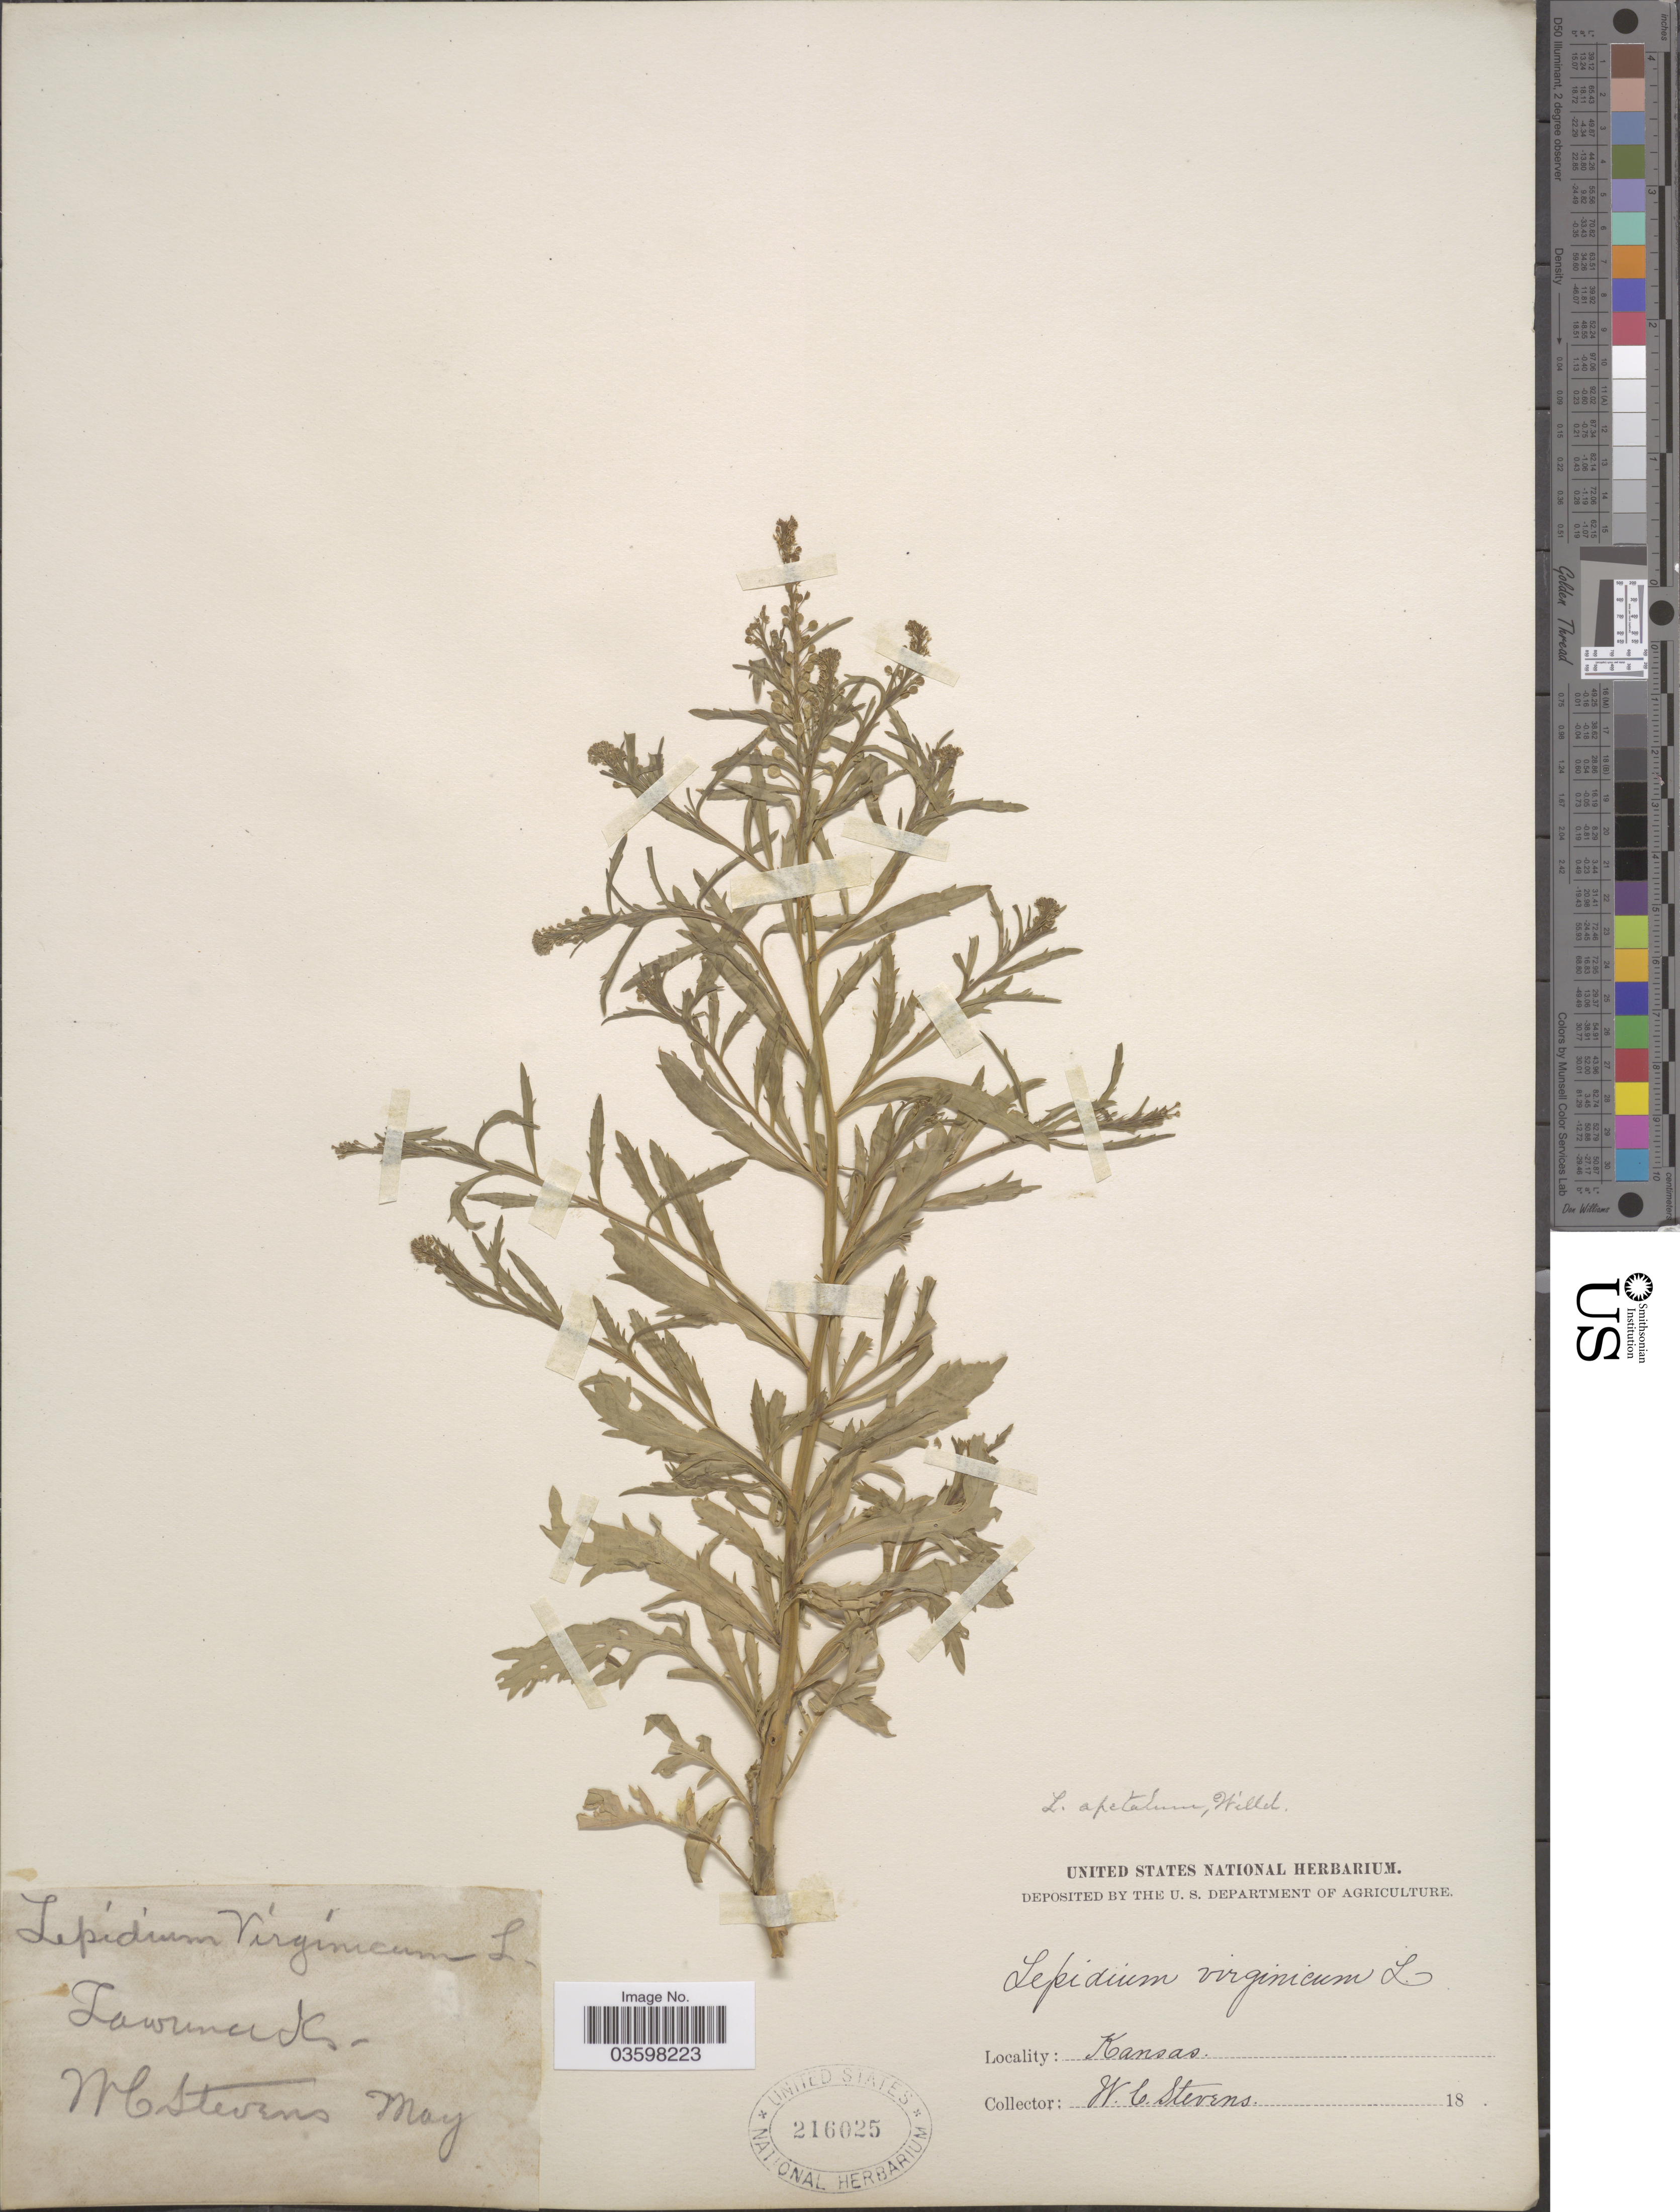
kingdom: Plantae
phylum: Tracheophyta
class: Magnoliopsida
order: Brassicales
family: Brassicaceae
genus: Lepidium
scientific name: Lepidium densiflorum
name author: Schrad.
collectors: W. C. Stevens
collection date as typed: May 18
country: United States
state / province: Kansas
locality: Lawrence.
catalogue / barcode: US 216025